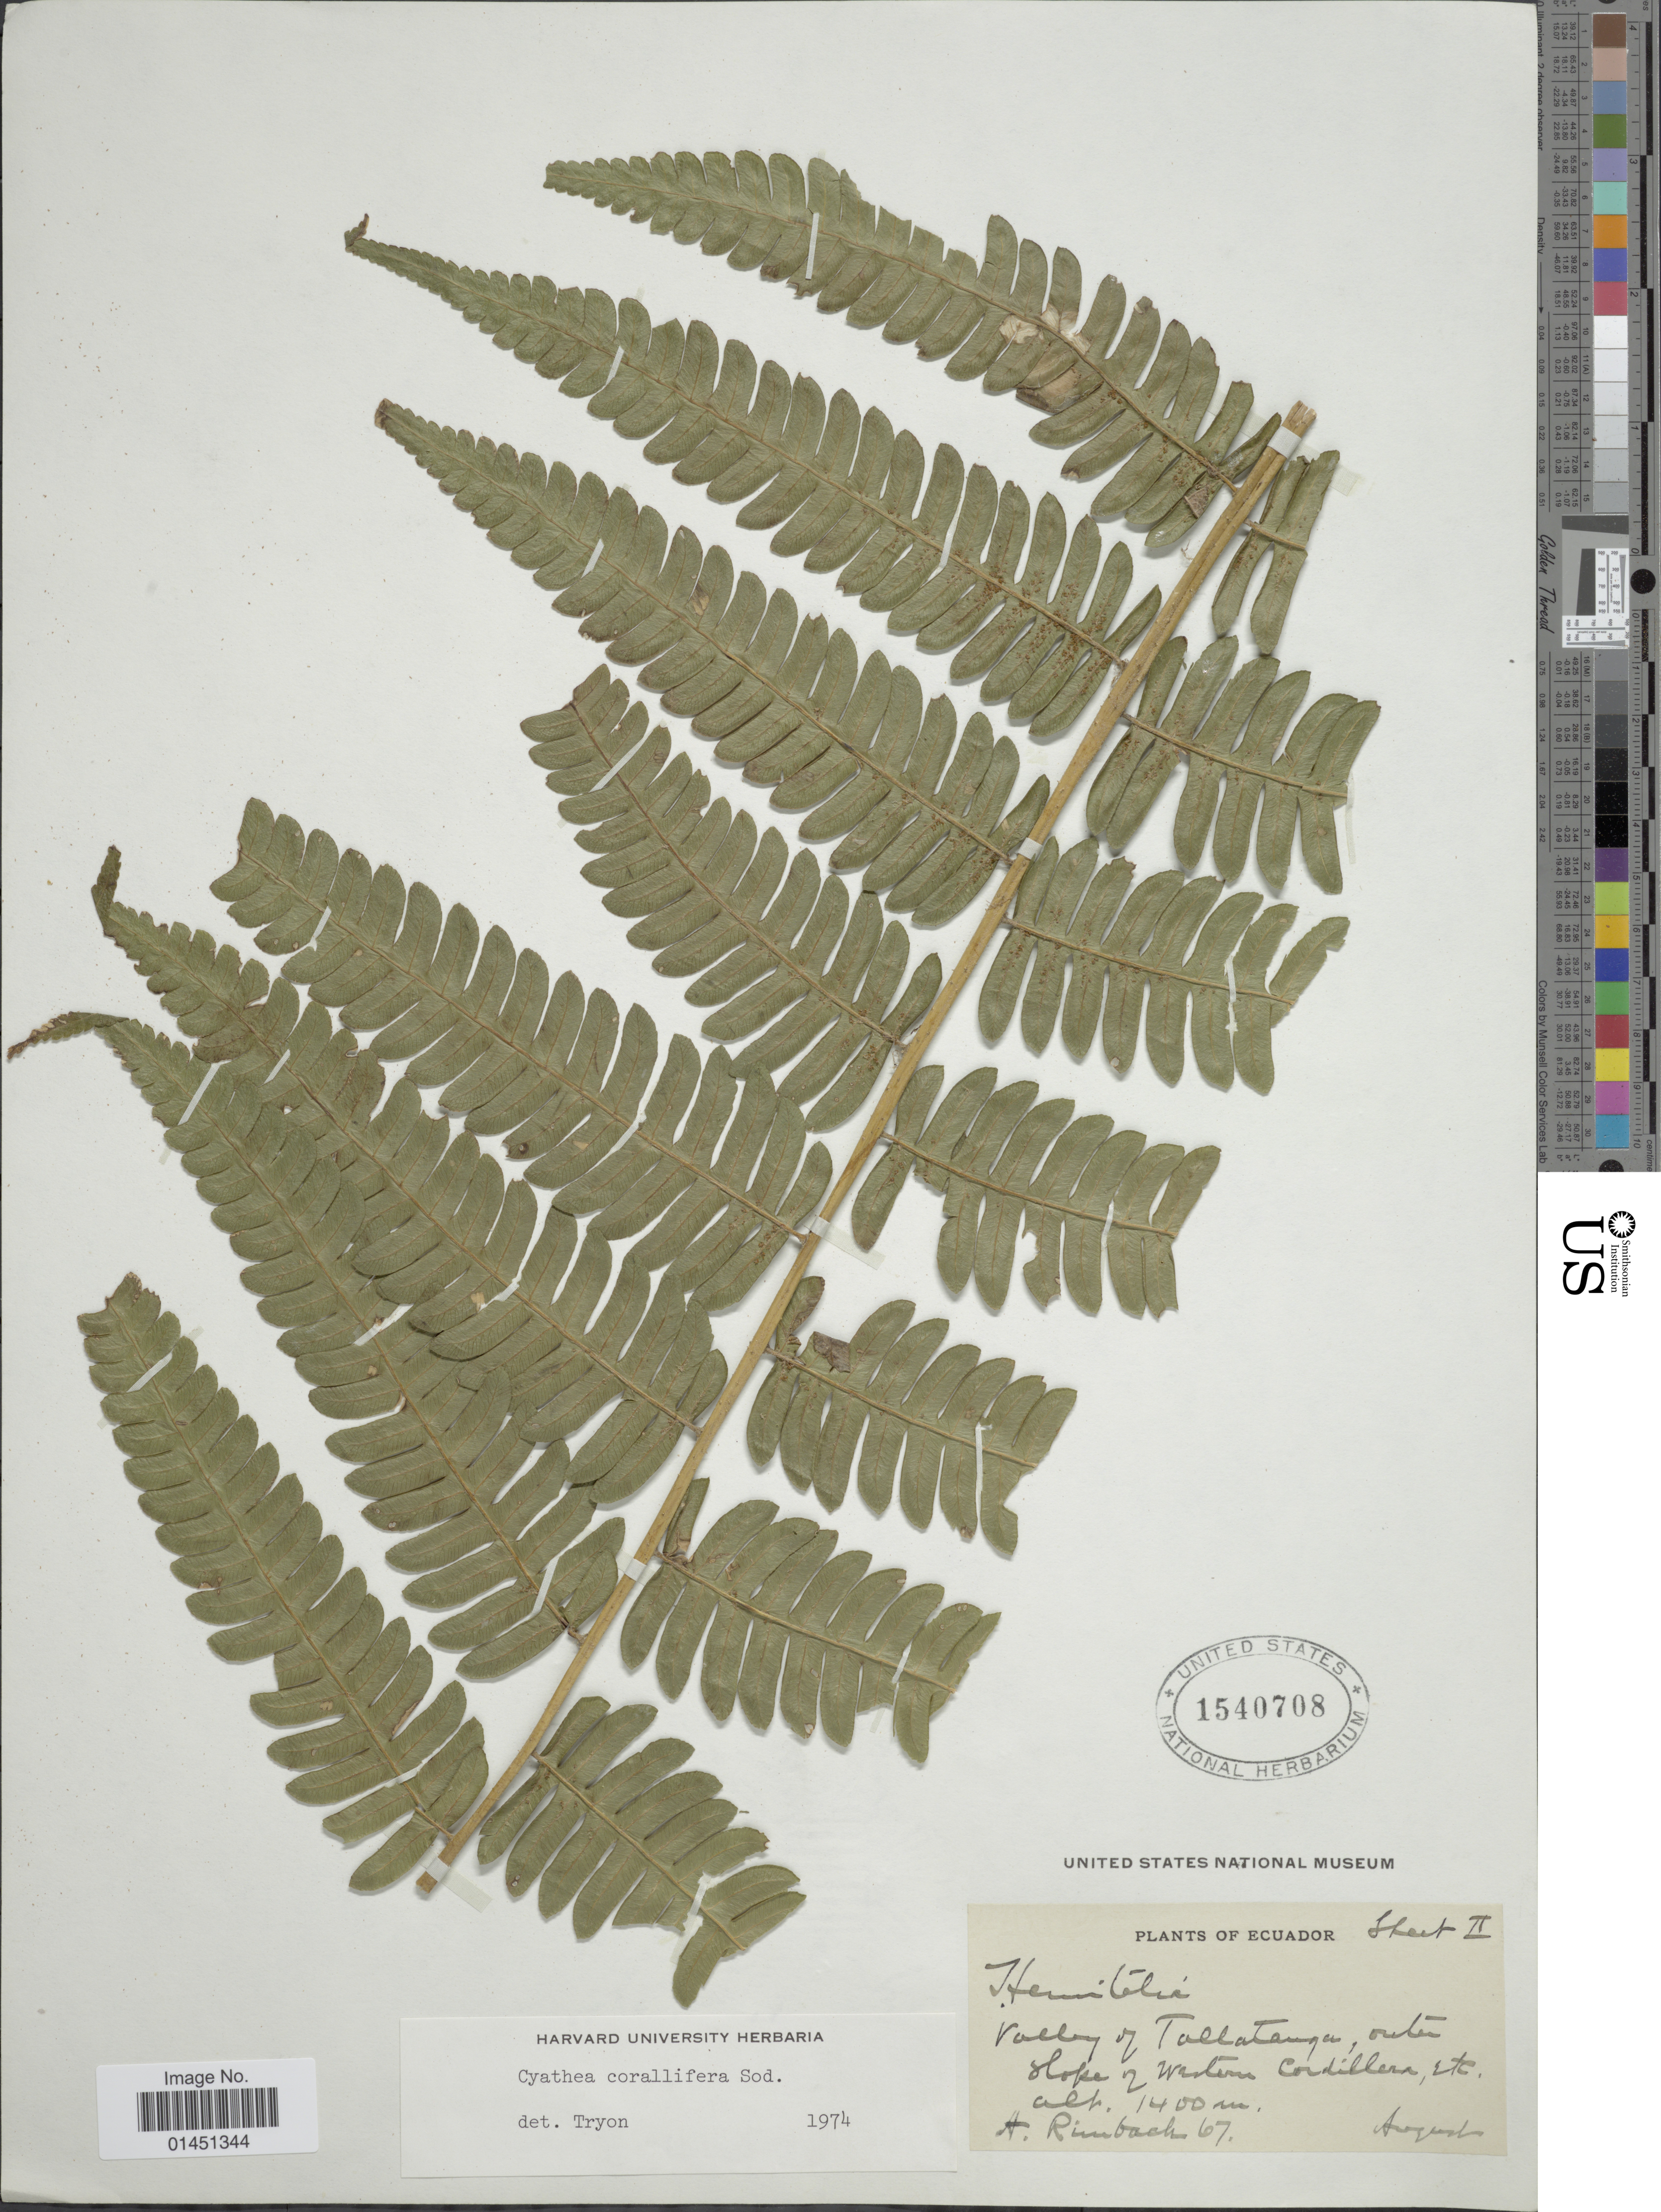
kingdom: Plantae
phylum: Tracheophyta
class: Polypodiopsida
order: Cyatheales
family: Cyatheaceae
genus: Cyathea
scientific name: Cyathea corallifera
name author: Sodiro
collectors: A. Rimbach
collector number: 67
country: Ecuador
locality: Valley of Tallatangam outer slopes of Western Cordillera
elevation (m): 1400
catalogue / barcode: US 1540708